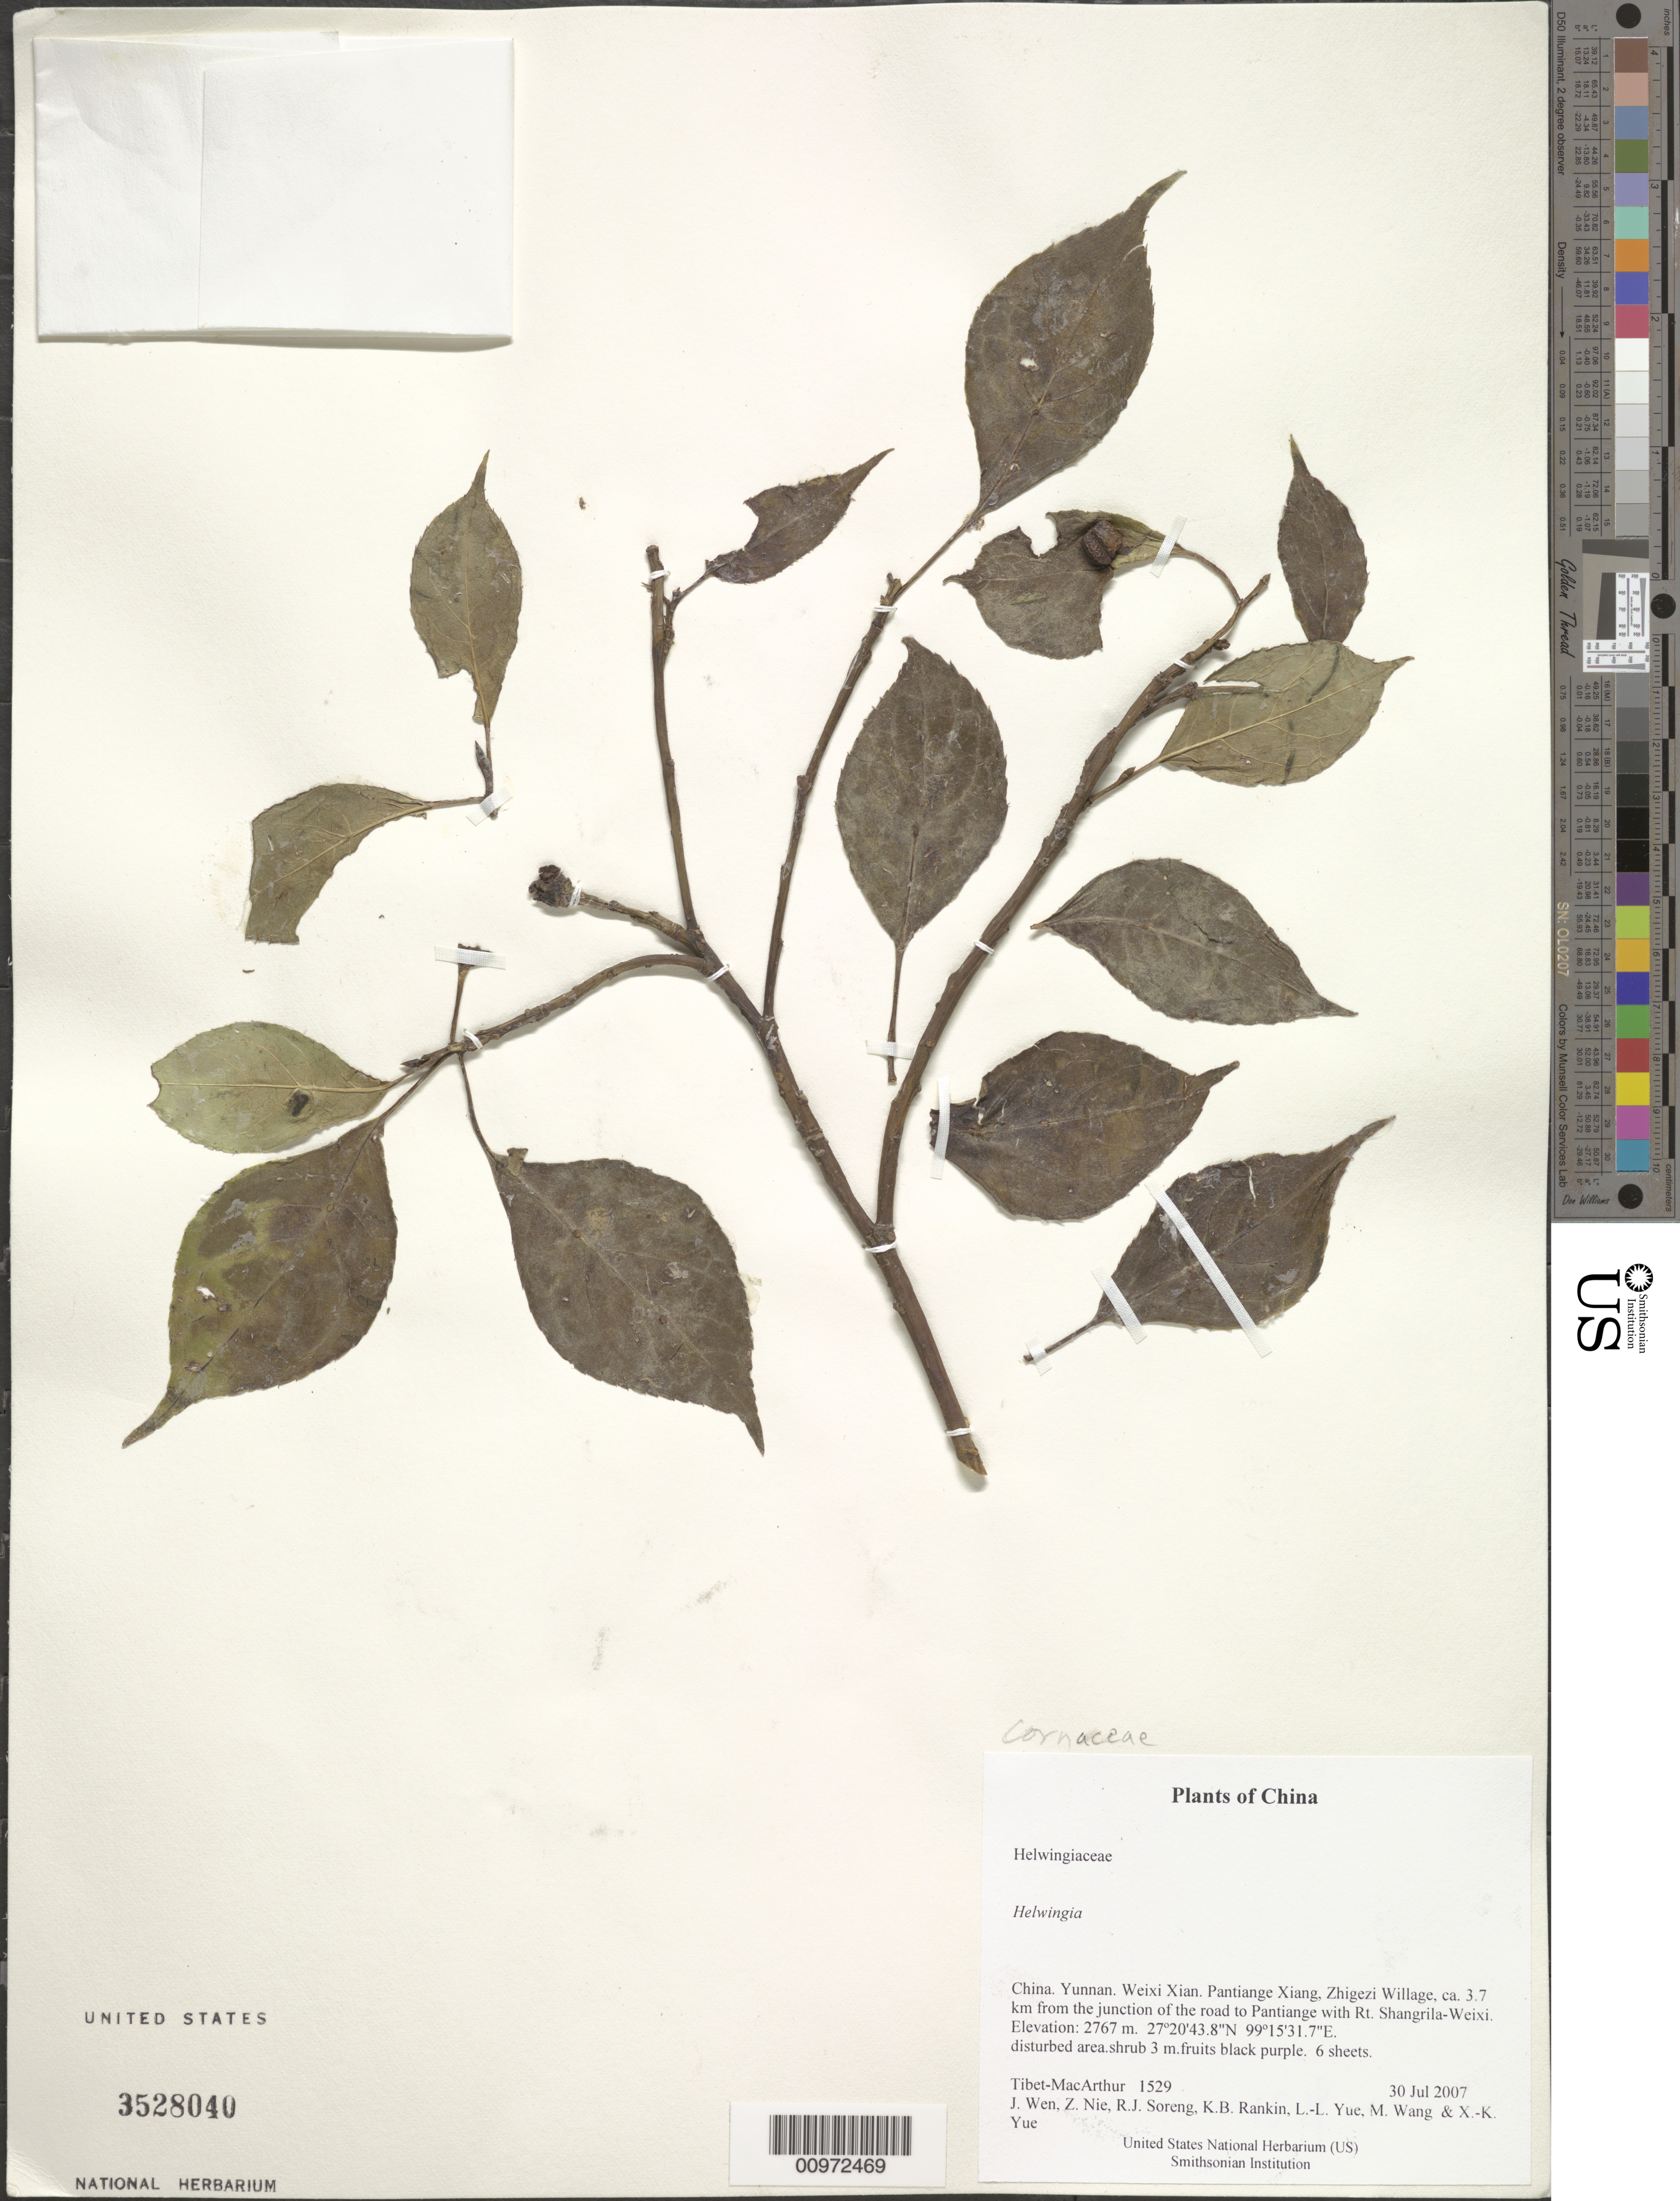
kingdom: Plantae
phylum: Tracheophyta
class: Magnoliopsida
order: Aquifoliales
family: Helwingiaceae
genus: Helwingia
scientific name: Helwingia sp.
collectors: Tibet-MacArthur, J. Wen, Z. Nie, R. J. Soreng, K. Rankin, L. Yue, M. Wang & X. Yue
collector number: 1529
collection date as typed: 30 Jul 2007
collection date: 2007-07-30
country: China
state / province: Yunnan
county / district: Weixi Xian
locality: Pantiange Xiang, Zhigezi Willage, ca. 3.7 km from the junction of the road to Pantiange with Rt. Shangrila-Weixi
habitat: disturbed area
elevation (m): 2767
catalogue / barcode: US 3528040